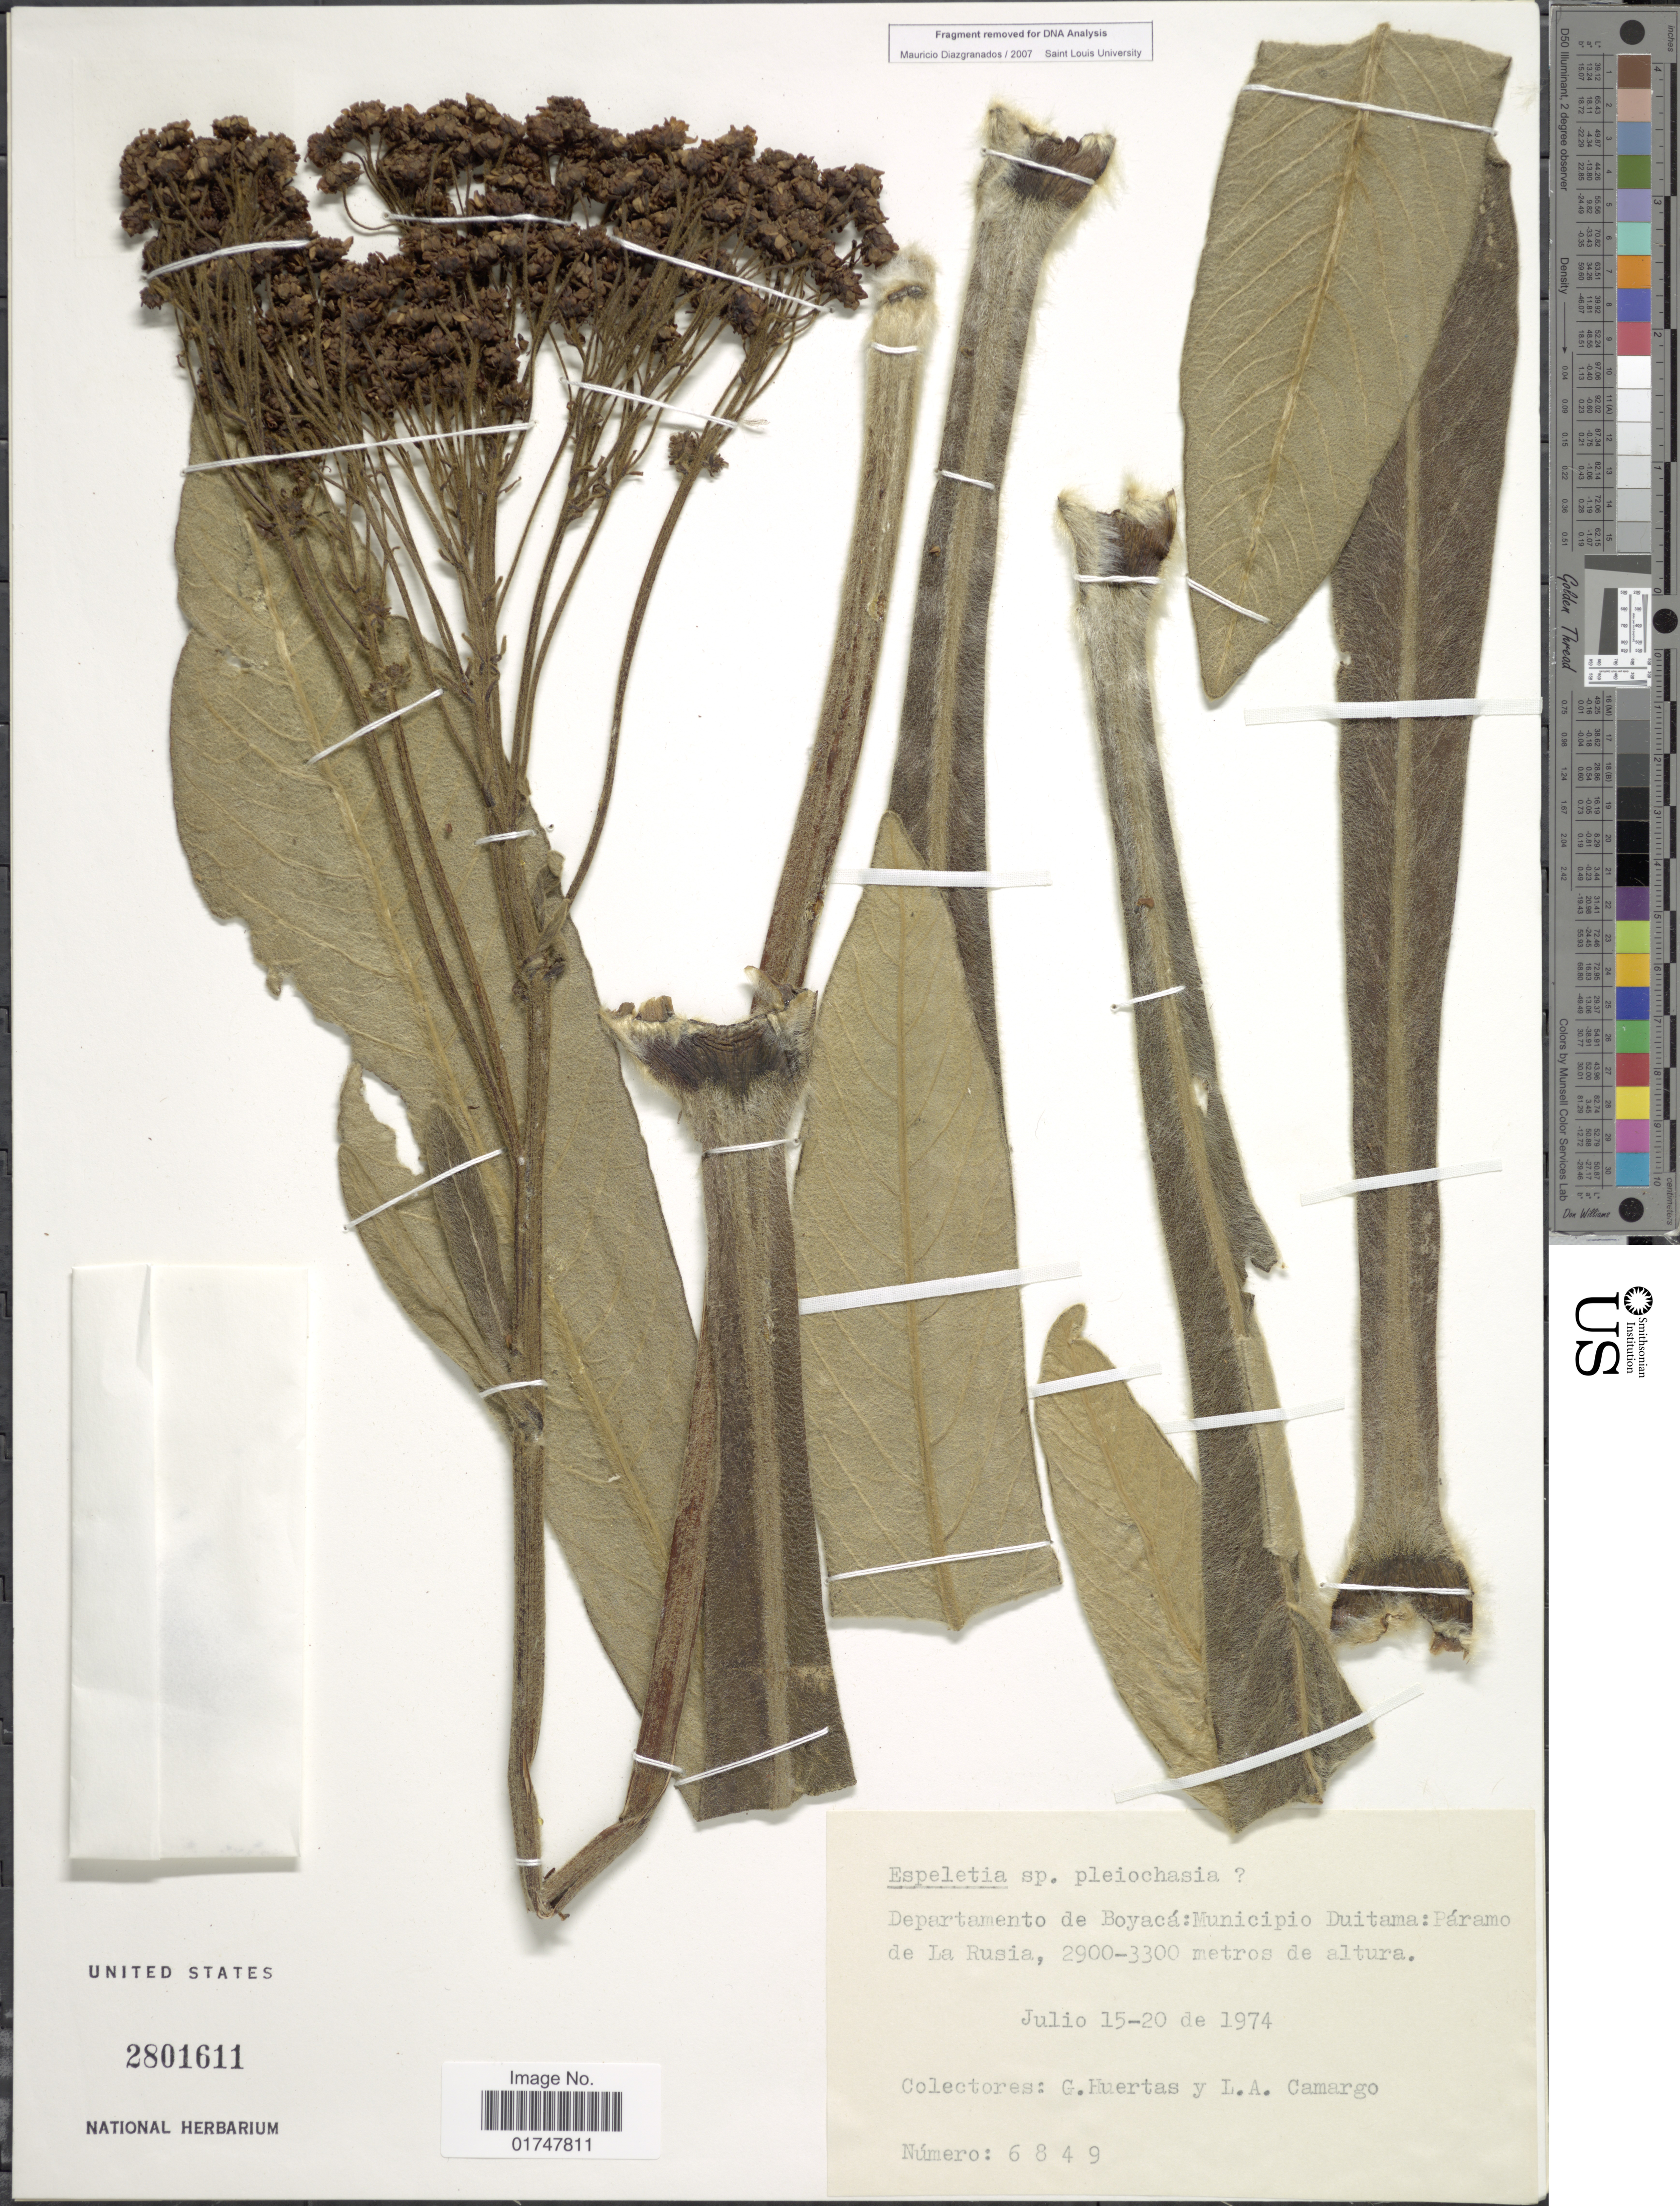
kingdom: Plantae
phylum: Tracheophyta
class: Magnoliopsida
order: Asterales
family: Asteraceae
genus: Espeletiopsis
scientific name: Espeletiopsis pleiochasia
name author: (Cuatrec.) Cuatrec.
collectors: G. Huertas & L. A. Camargo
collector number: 6849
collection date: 1974-07-15/1974-07-20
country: Colombia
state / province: Boyacá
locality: Municipio Duitama: Páramo de La Rusia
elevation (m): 2900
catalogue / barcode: US 2801611